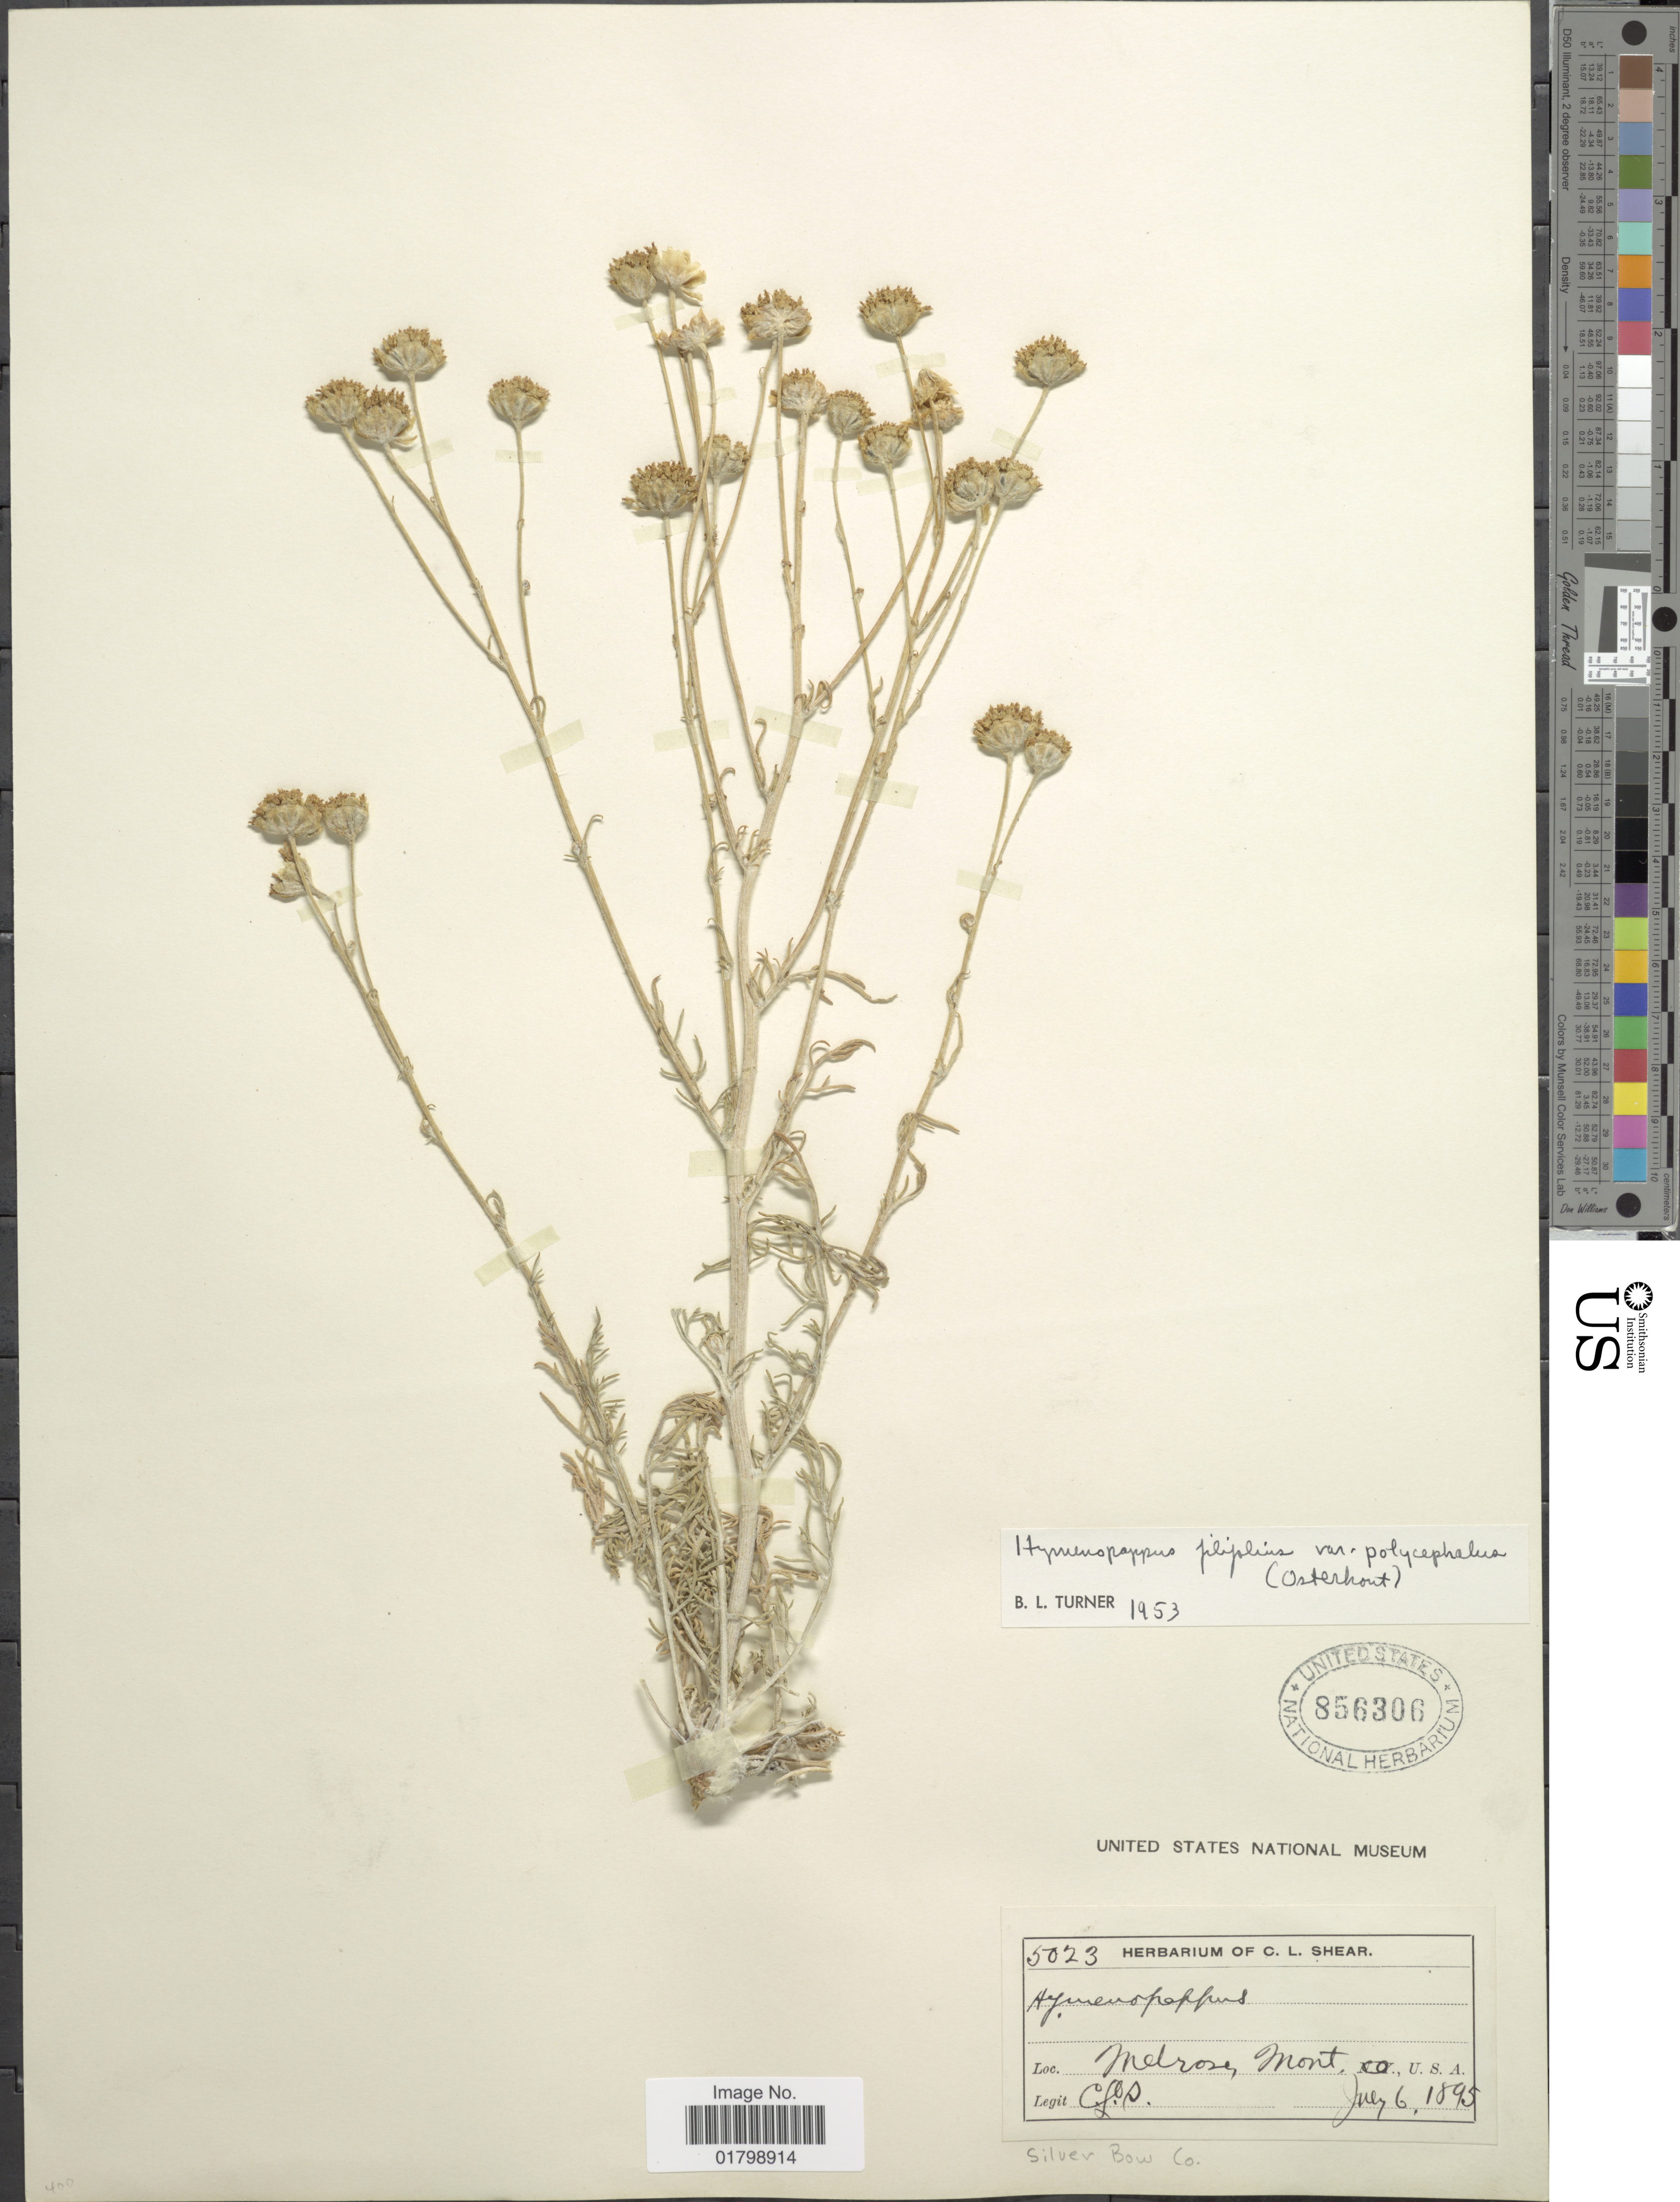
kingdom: Plantae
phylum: Tracheophyta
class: Magnoliopsida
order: Asterales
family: Asteraceae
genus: Hymenopappus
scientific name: Hymenopappus filifolius var. polycephalus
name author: (Osterh.) B.L. Turner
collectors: C. L. Shear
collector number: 5023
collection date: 1895-07-06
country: United States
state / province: Montana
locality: Melrose, Mont., Silver Bow Co.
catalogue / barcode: US 856306